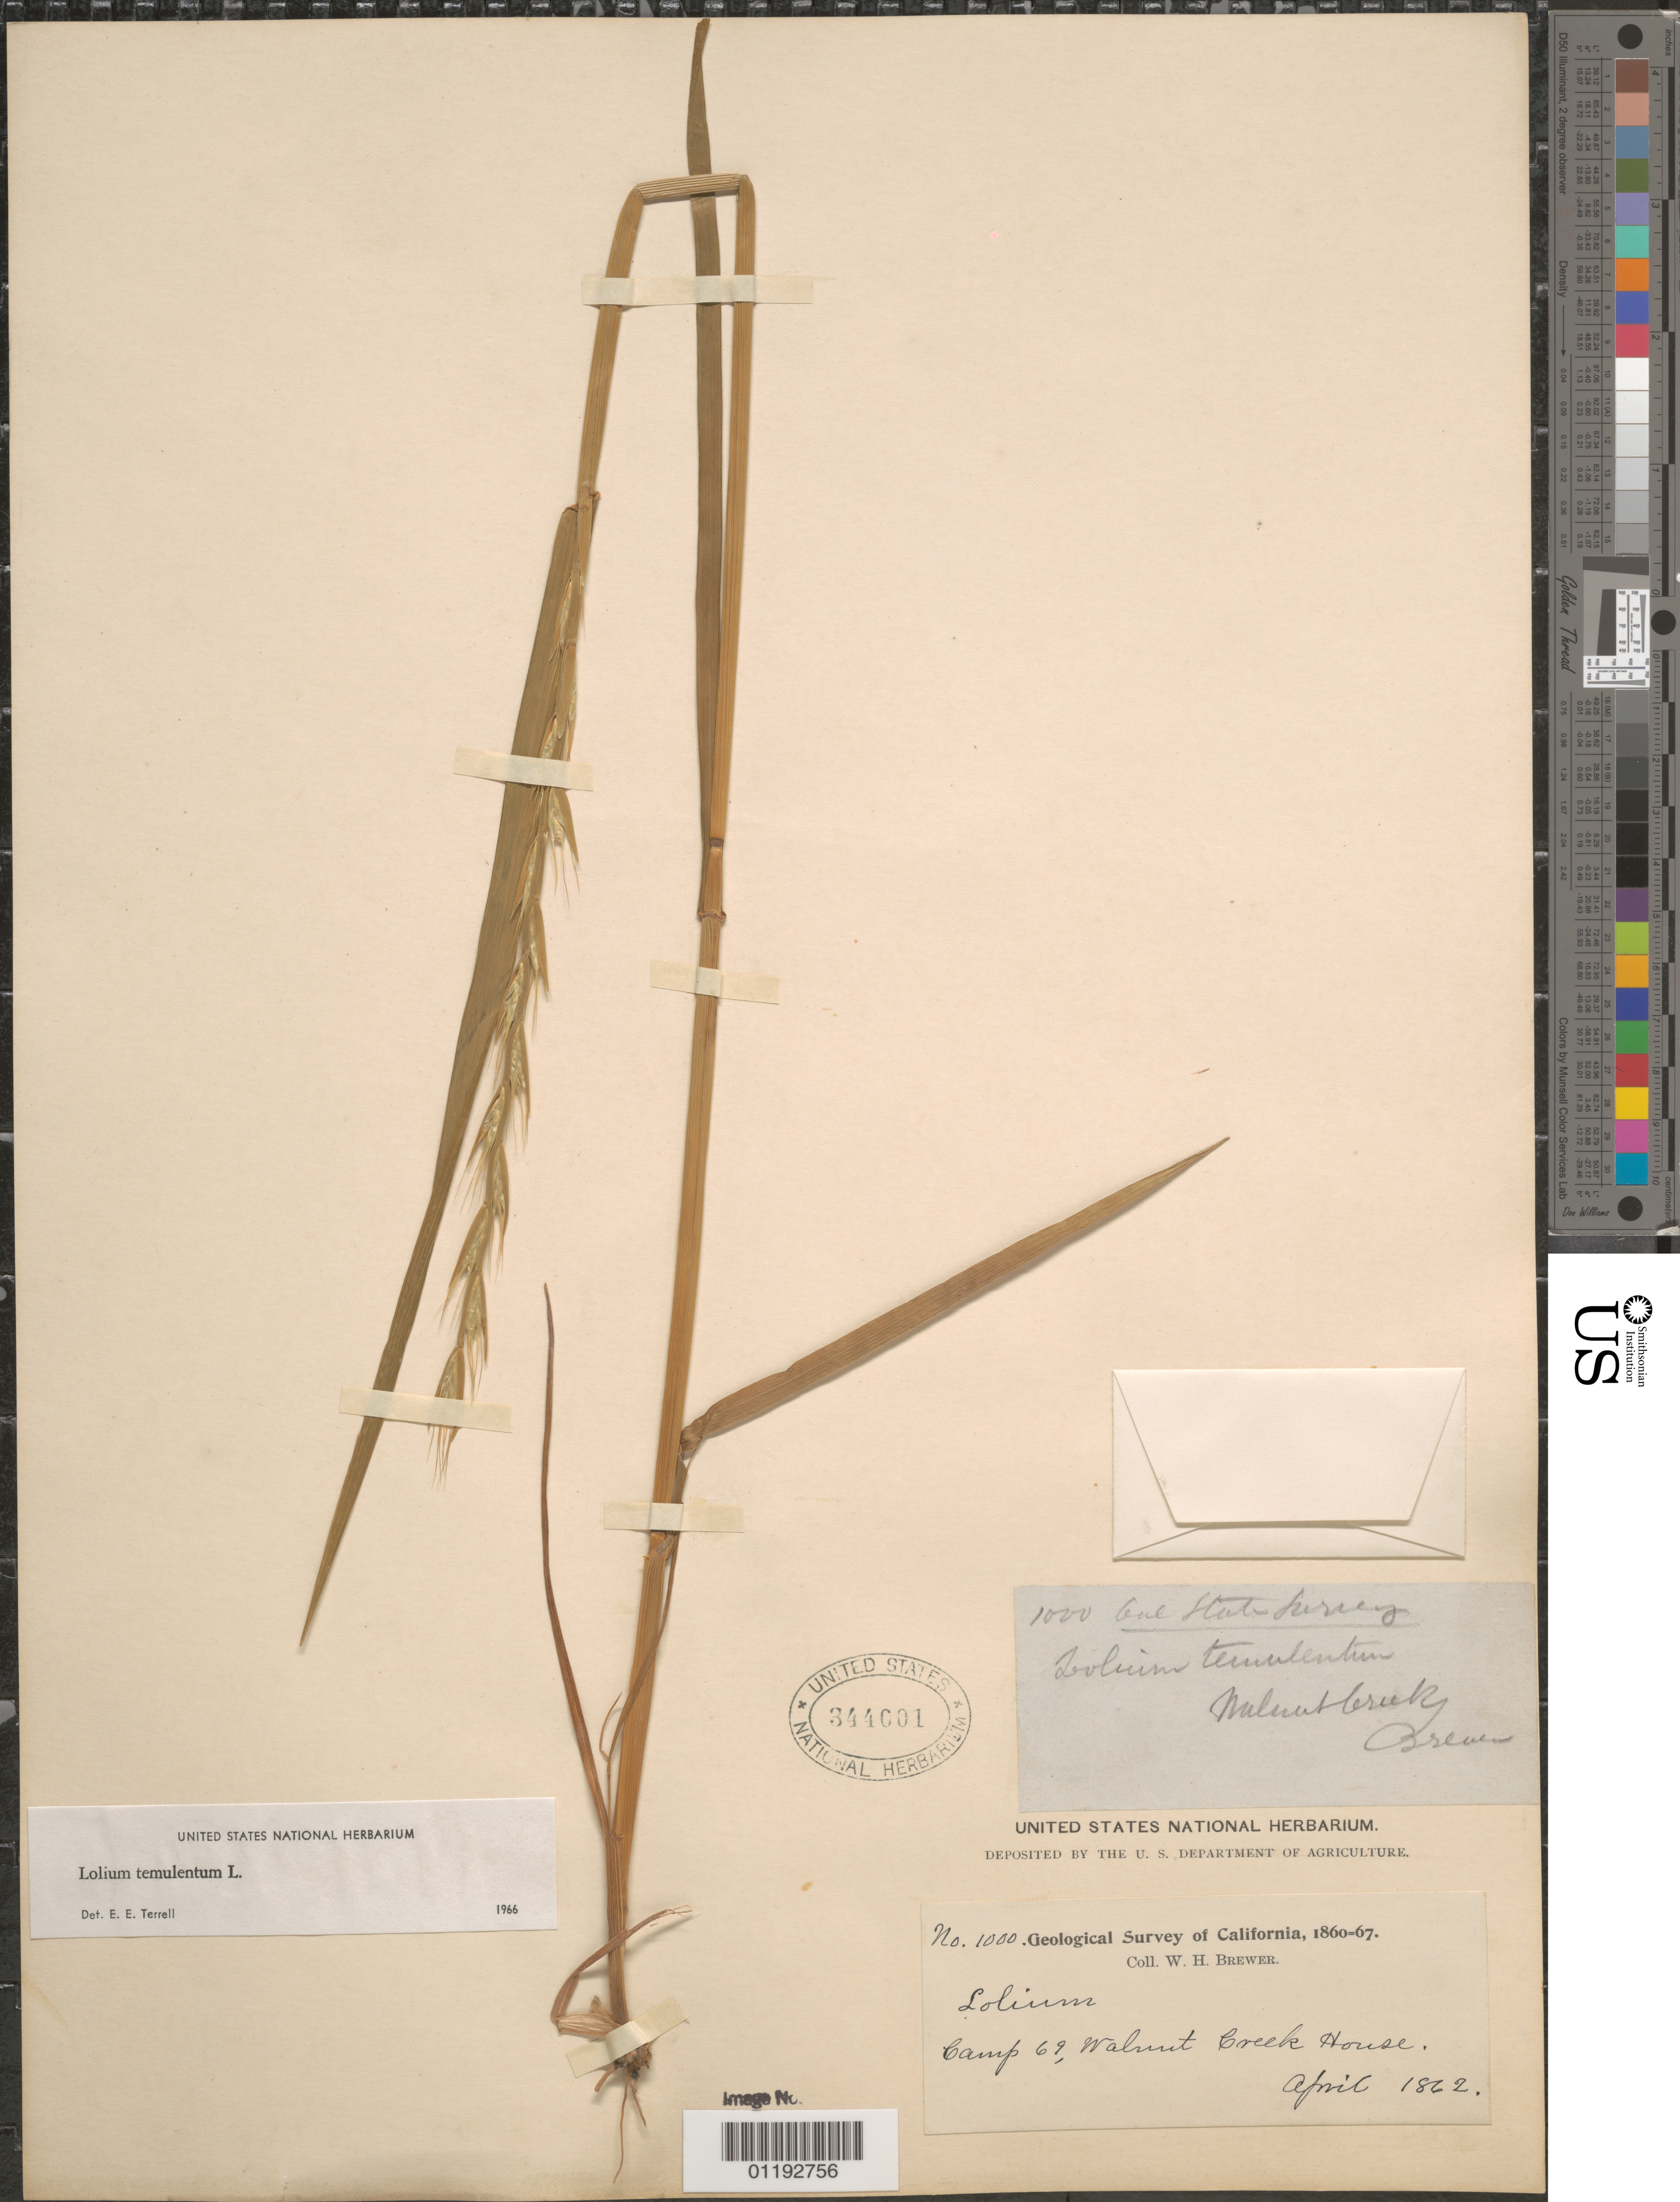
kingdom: Plantae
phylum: Tracheophyta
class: Liliopsida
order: Poales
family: Poaceae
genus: Lolium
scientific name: Lolium temulentum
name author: L.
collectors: W. H. Brewer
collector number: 1000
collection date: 1862-04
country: United States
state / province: California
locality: Camp 69, Walnut Creek House.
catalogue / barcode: US 344601